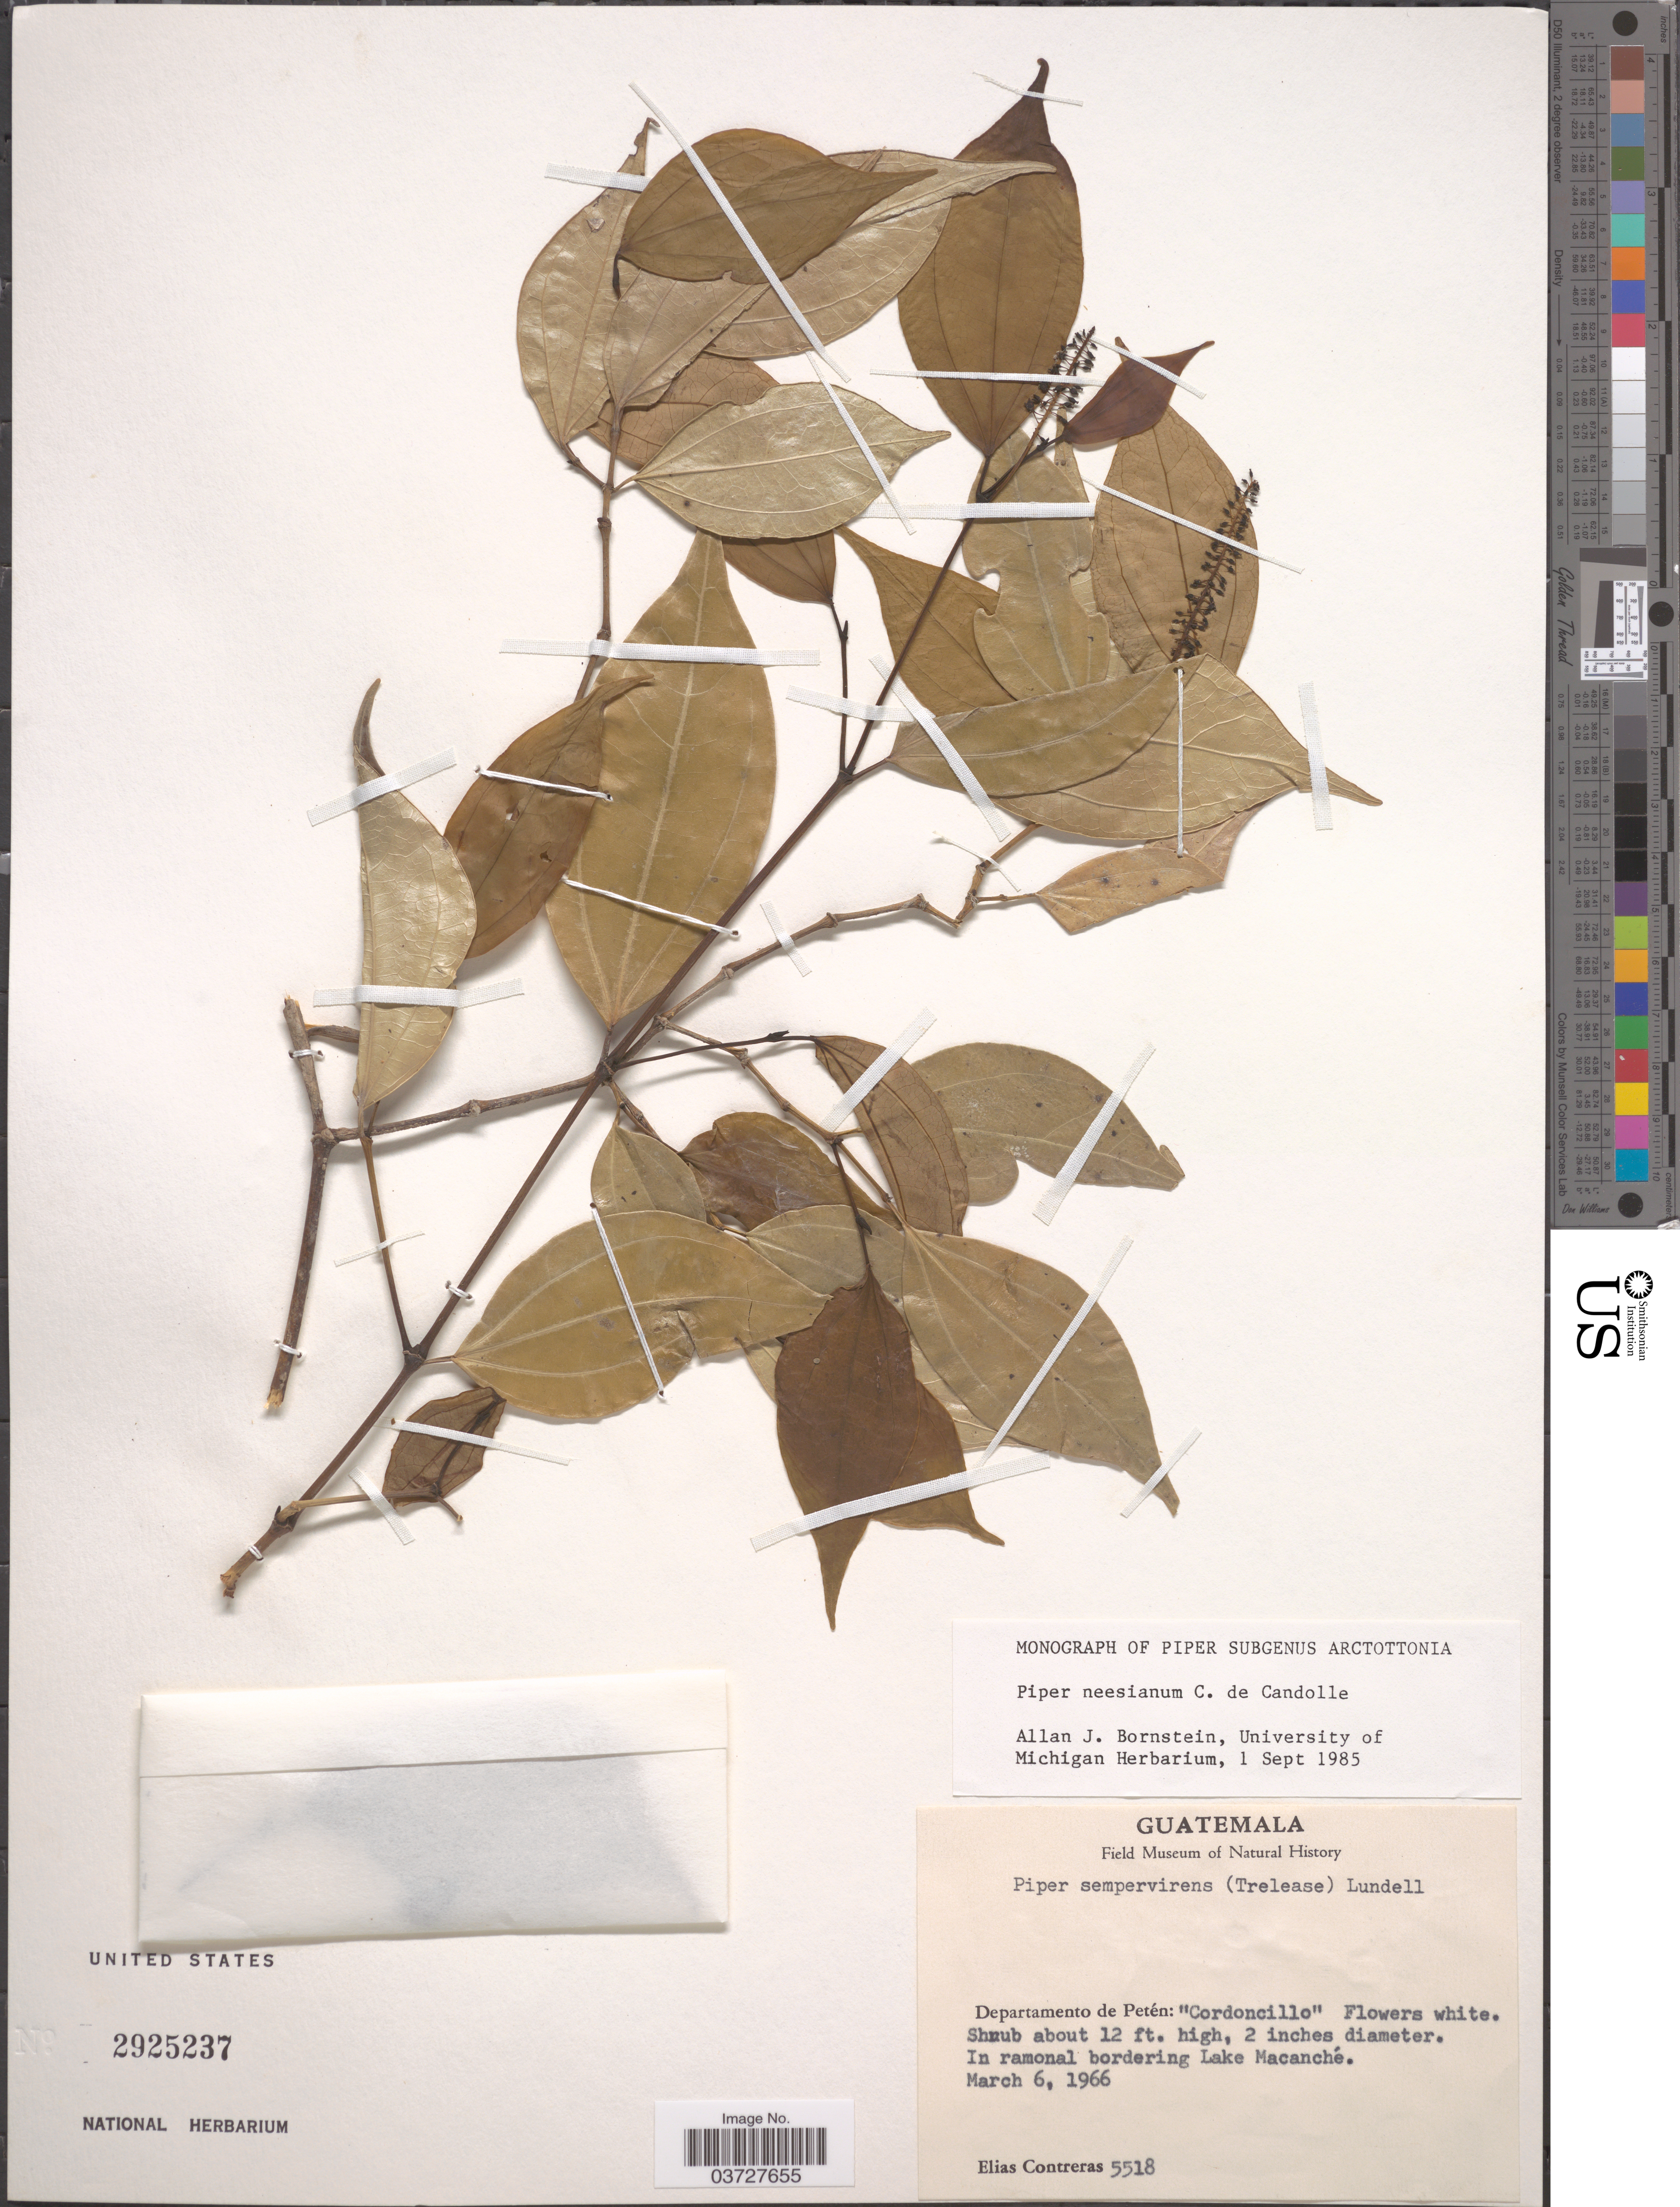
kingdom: Plantae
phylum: Tracheophyta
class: Magnoliopsida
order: Piperales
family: Piperaceae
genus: Piper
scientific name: Piper neesianum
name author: C. DC.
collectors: E. Contreras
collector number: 5518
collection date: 1966-03-06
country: Guatemala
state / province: El Peten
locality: Departamento de Petén: In ramonal bordering Lake Macanché.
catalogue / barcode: US 2925237